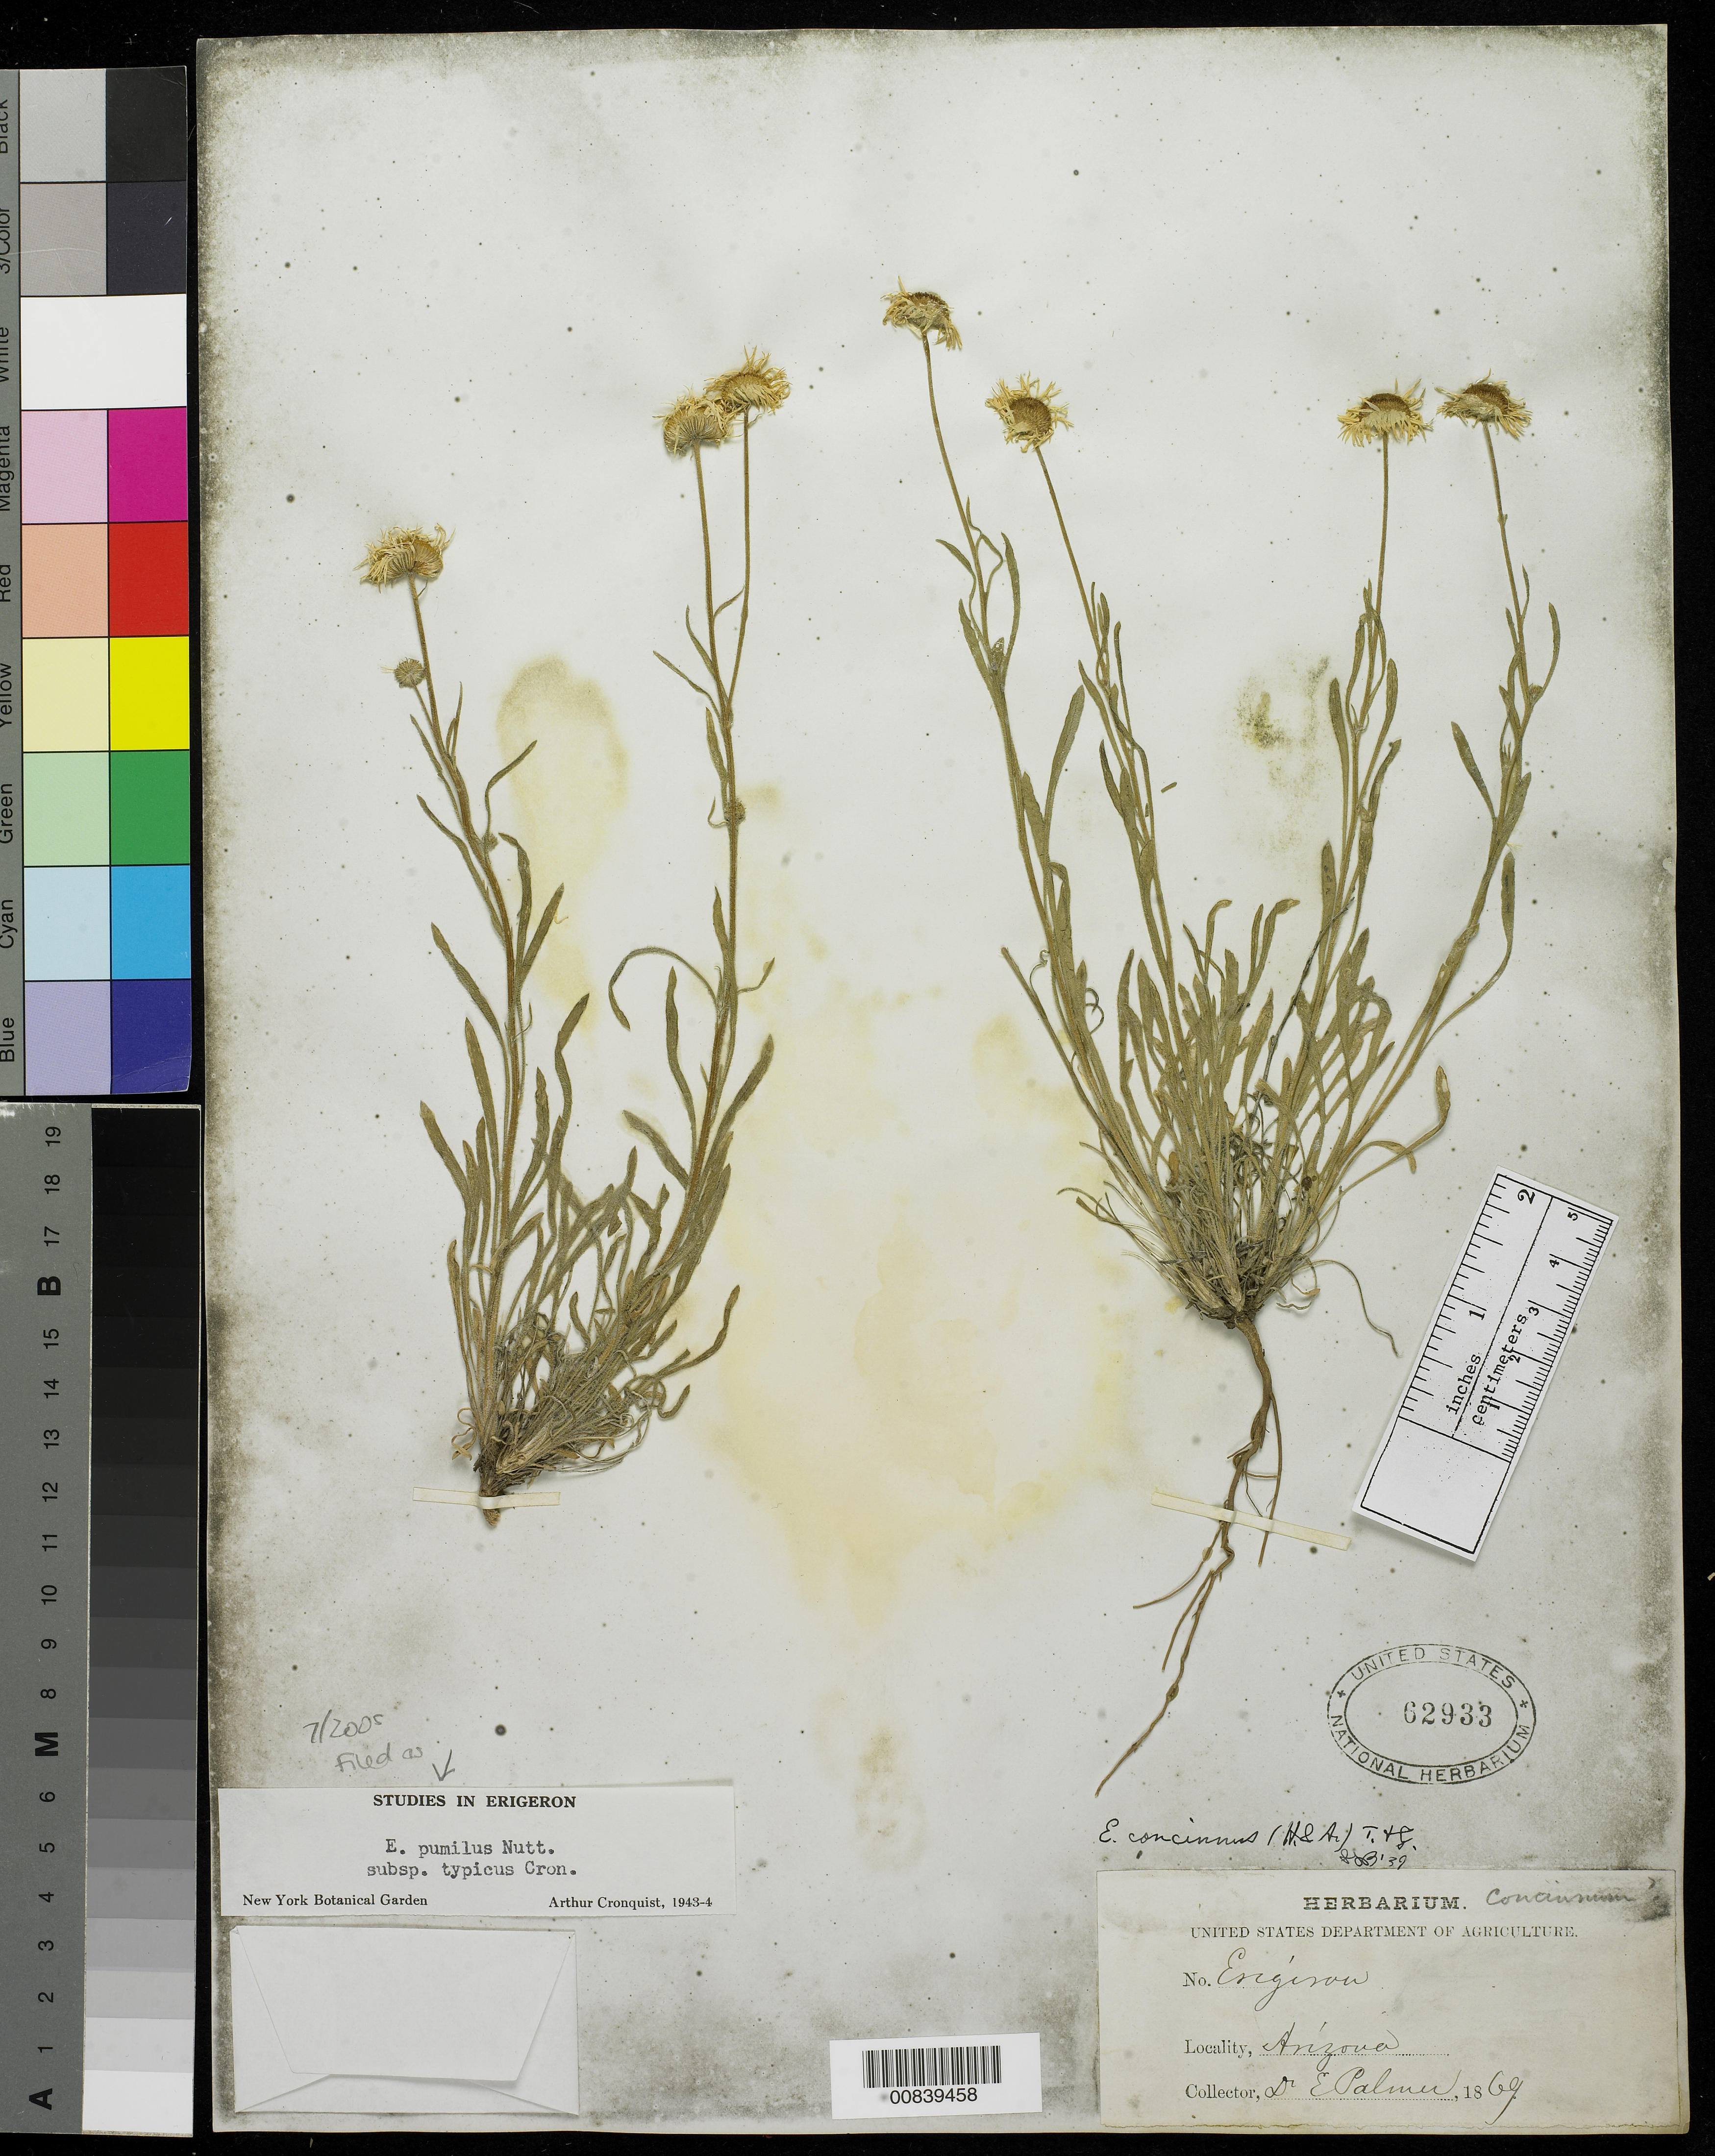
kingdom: Plantae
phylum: Tracheophyta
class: Magnoliopsida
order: Asterales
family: Asteraceae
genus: Erigeron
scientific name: Erigeron pumilus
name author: Nutt.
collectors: E. Palmer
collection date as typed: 1869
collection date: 1869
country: United States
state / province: Arizona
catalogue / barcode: US 62933